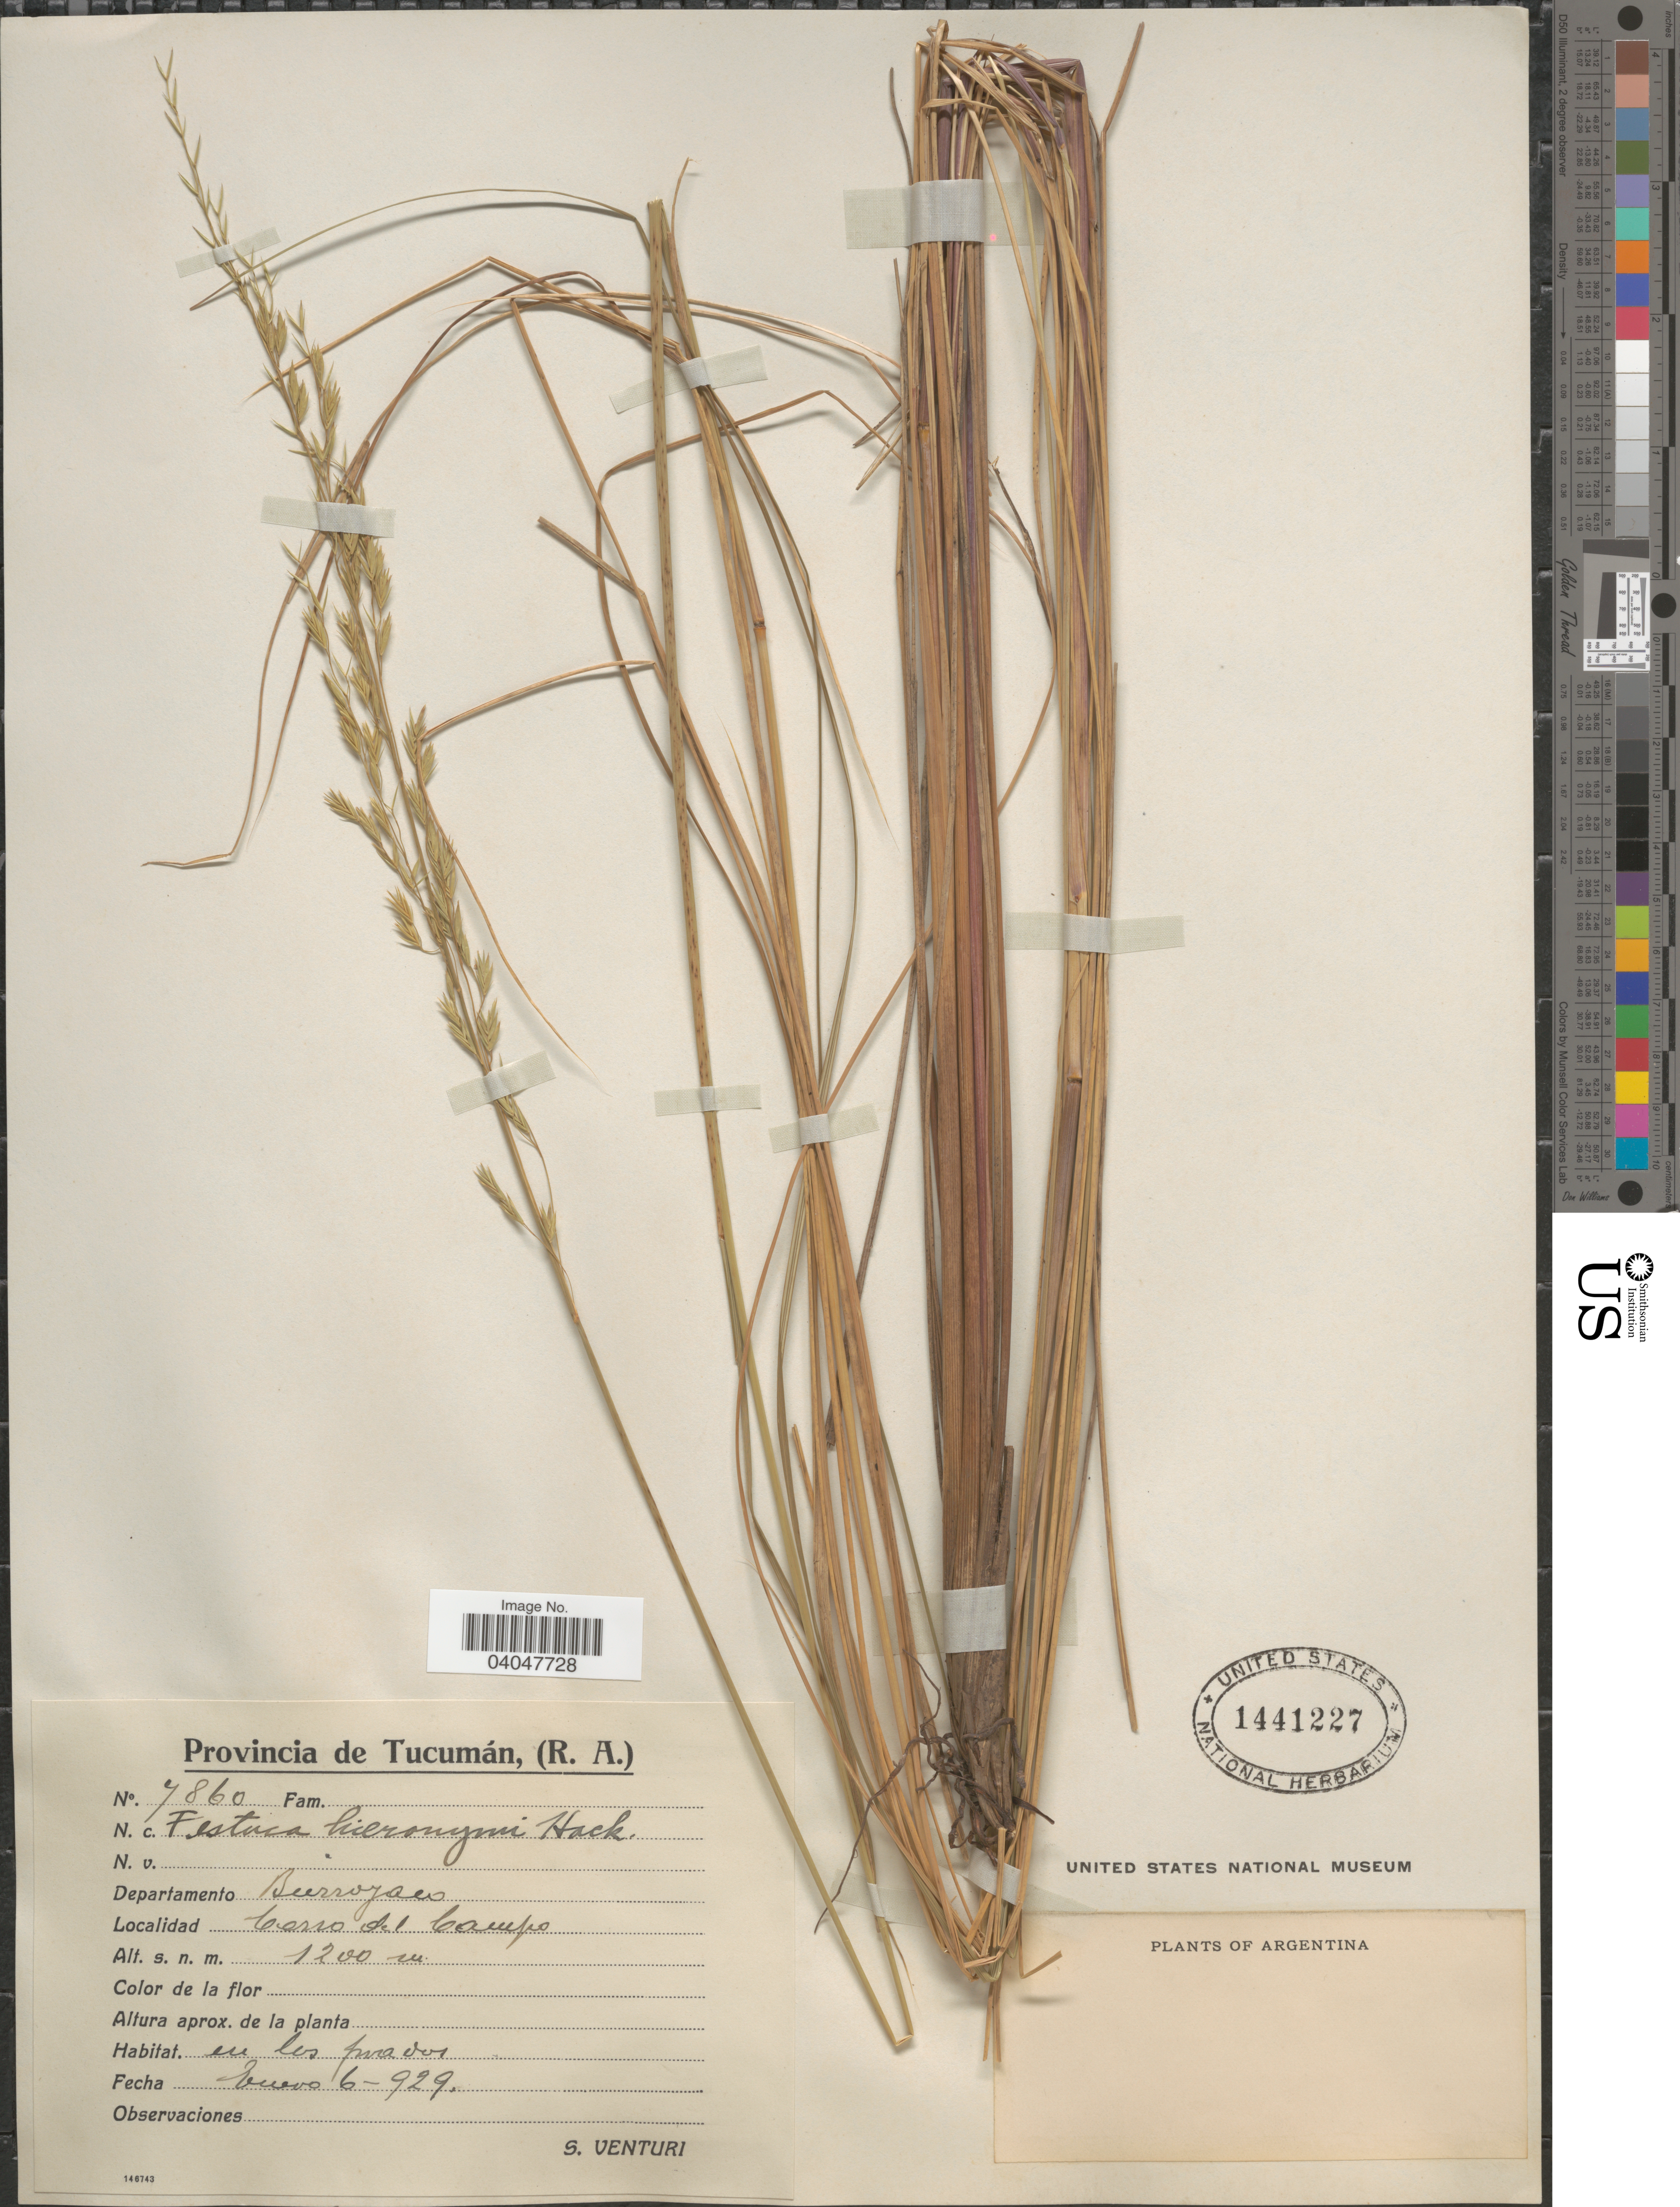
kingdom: Plantae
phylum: Tracheophyta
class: Liliopsida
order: Poales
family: Poaceae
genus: Festuca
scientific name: Festuca hieronymi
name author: Hack.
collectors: S. Venturi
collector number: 7860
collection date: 1929-01-06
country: Argentina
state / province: Tucuman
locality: Departamento Burruyacú. Cerro del Campo.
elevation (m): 1200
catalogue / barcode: US 1441227